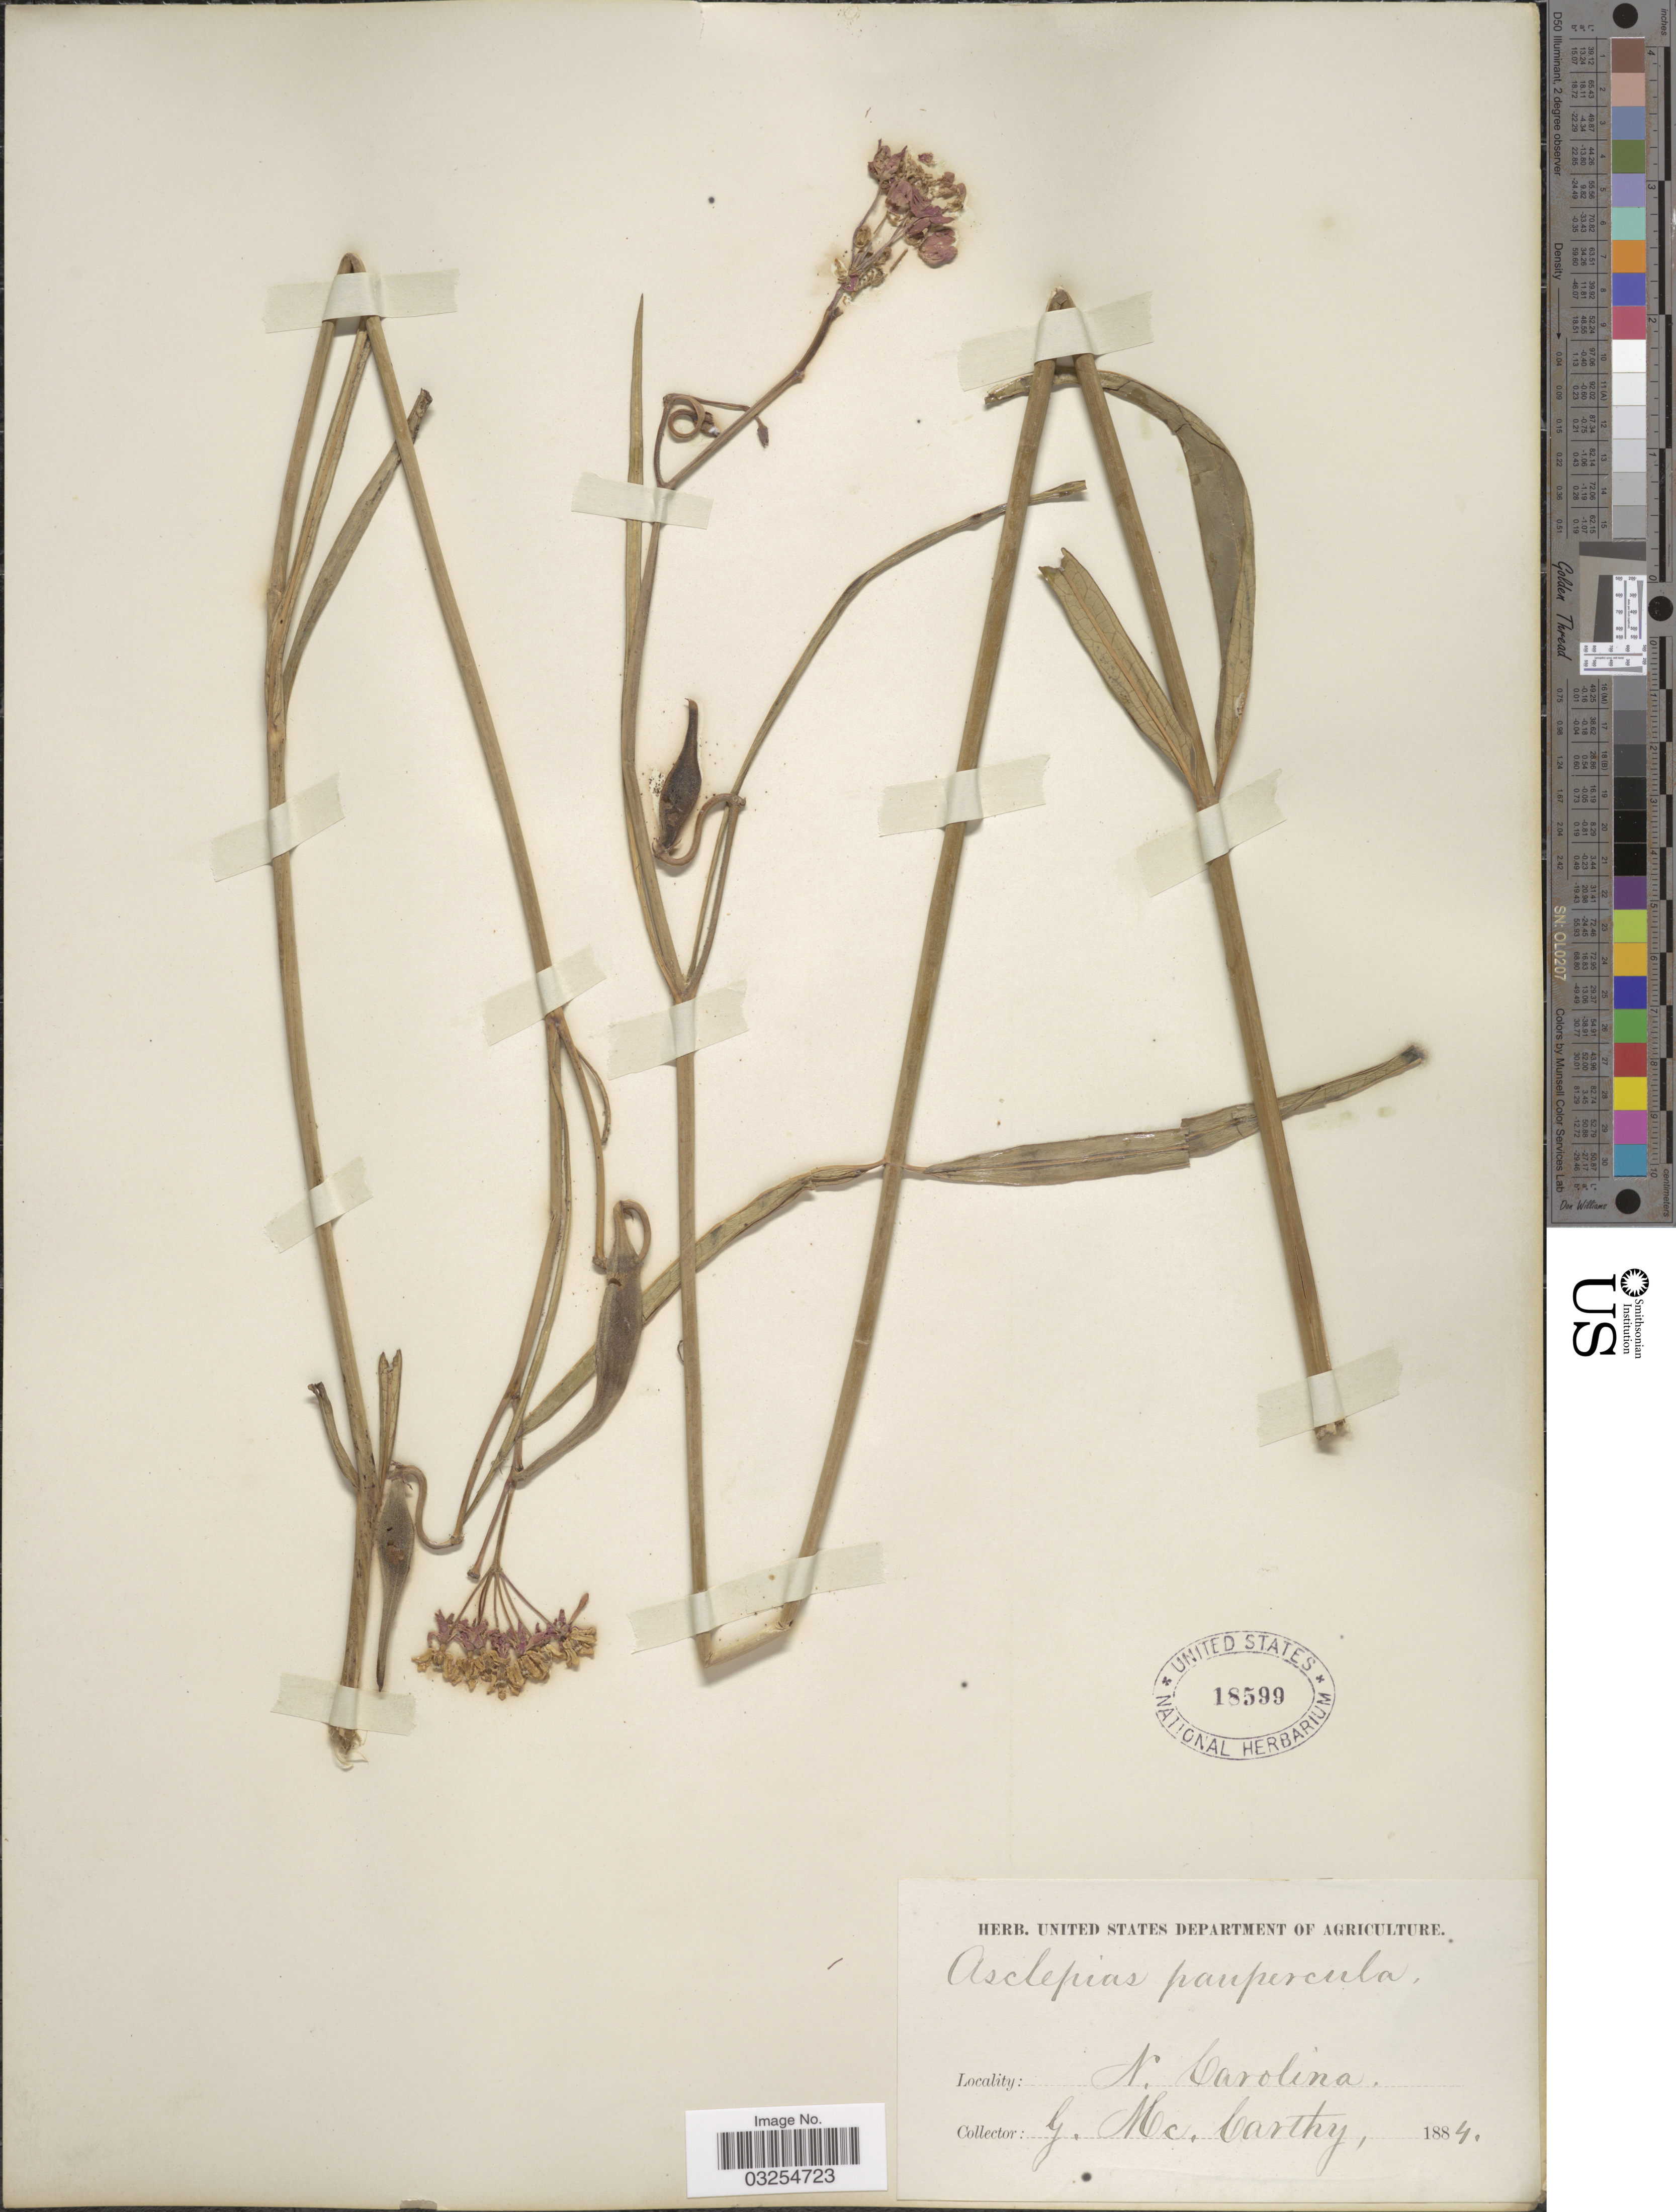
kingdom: Plantae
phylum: Tracheophyta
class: Magnoliopsida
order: Gentianales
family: Apocynaceae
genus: Asclepias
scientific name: Asclepias lanceolata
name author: Walter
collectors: G. McCarthy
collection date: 1884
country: United States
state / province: North Carolina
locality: N. Carolina.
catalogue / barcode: US 18599